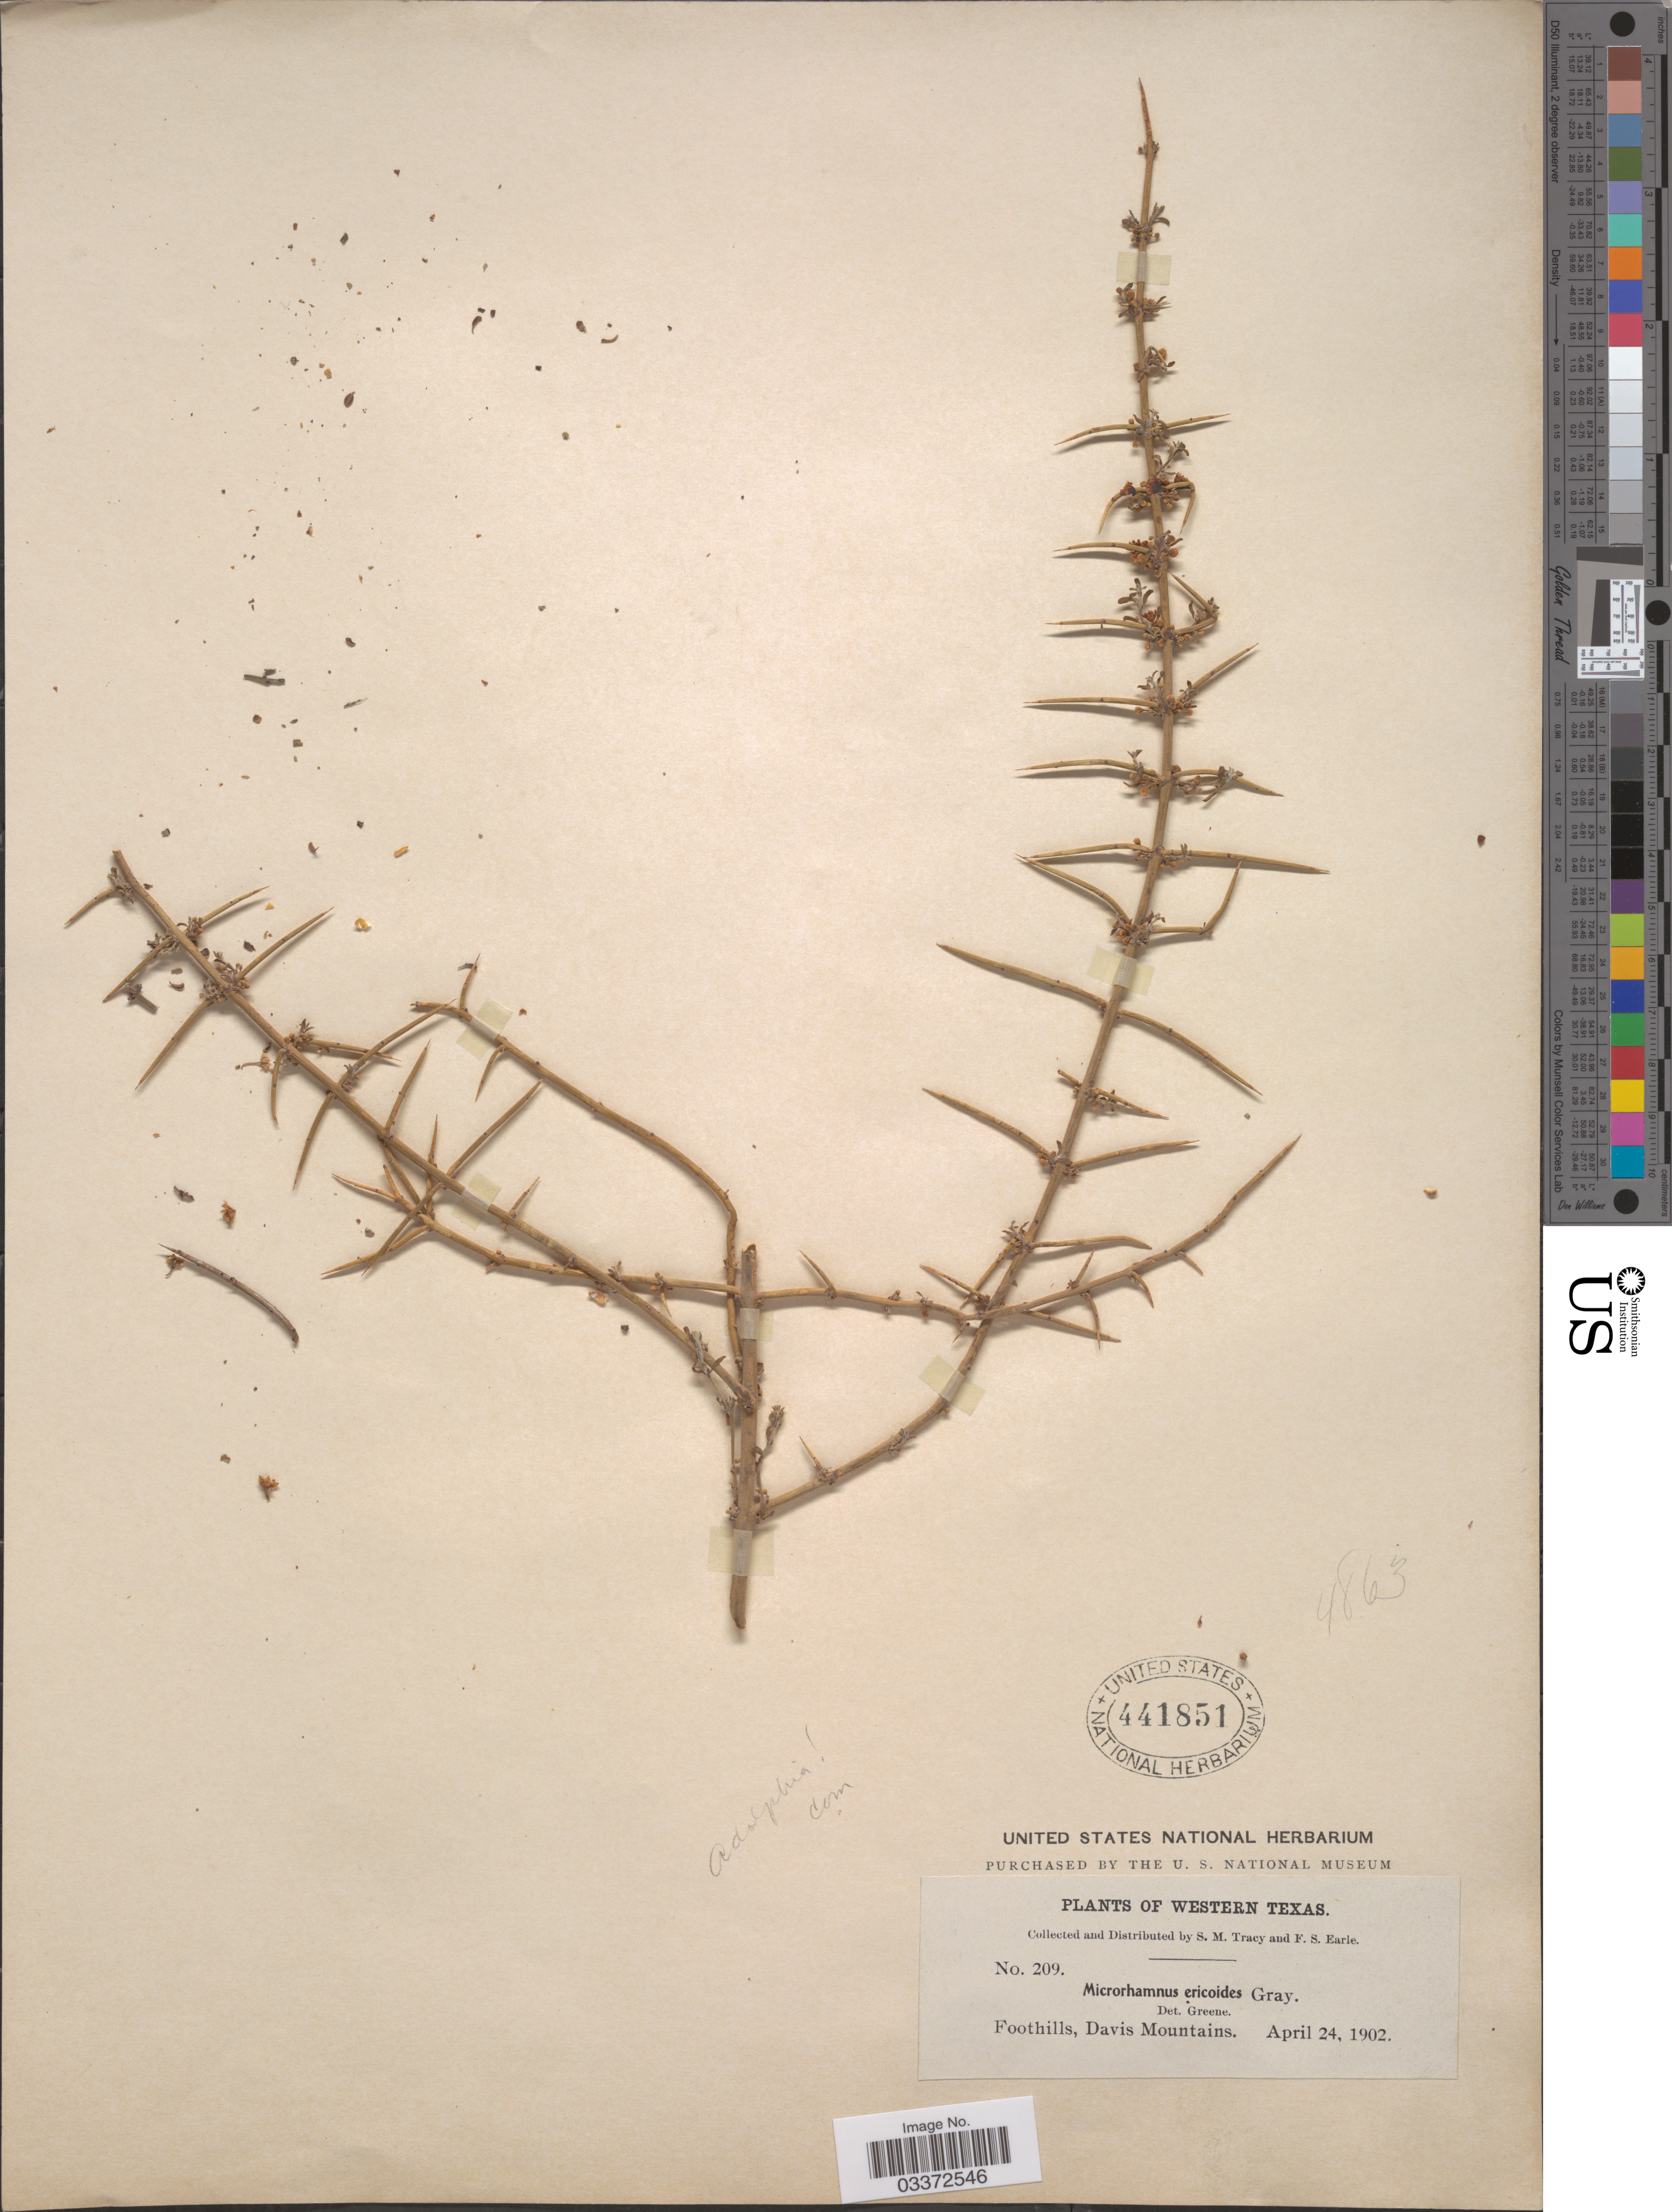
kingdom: Plantae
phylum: Tracheophyta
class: Magnoliopsida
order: Rosales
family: Rhamnaceae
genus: Adolphia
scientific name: Adolphia infesta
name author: (Kunth) Meisn.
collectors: S. M. Tracy & F. S. Earle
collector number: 209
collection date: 1902-04-24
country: United States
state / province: Texas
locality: Western Texas. Foothills, Davis Mountains.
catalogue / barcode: US 441851